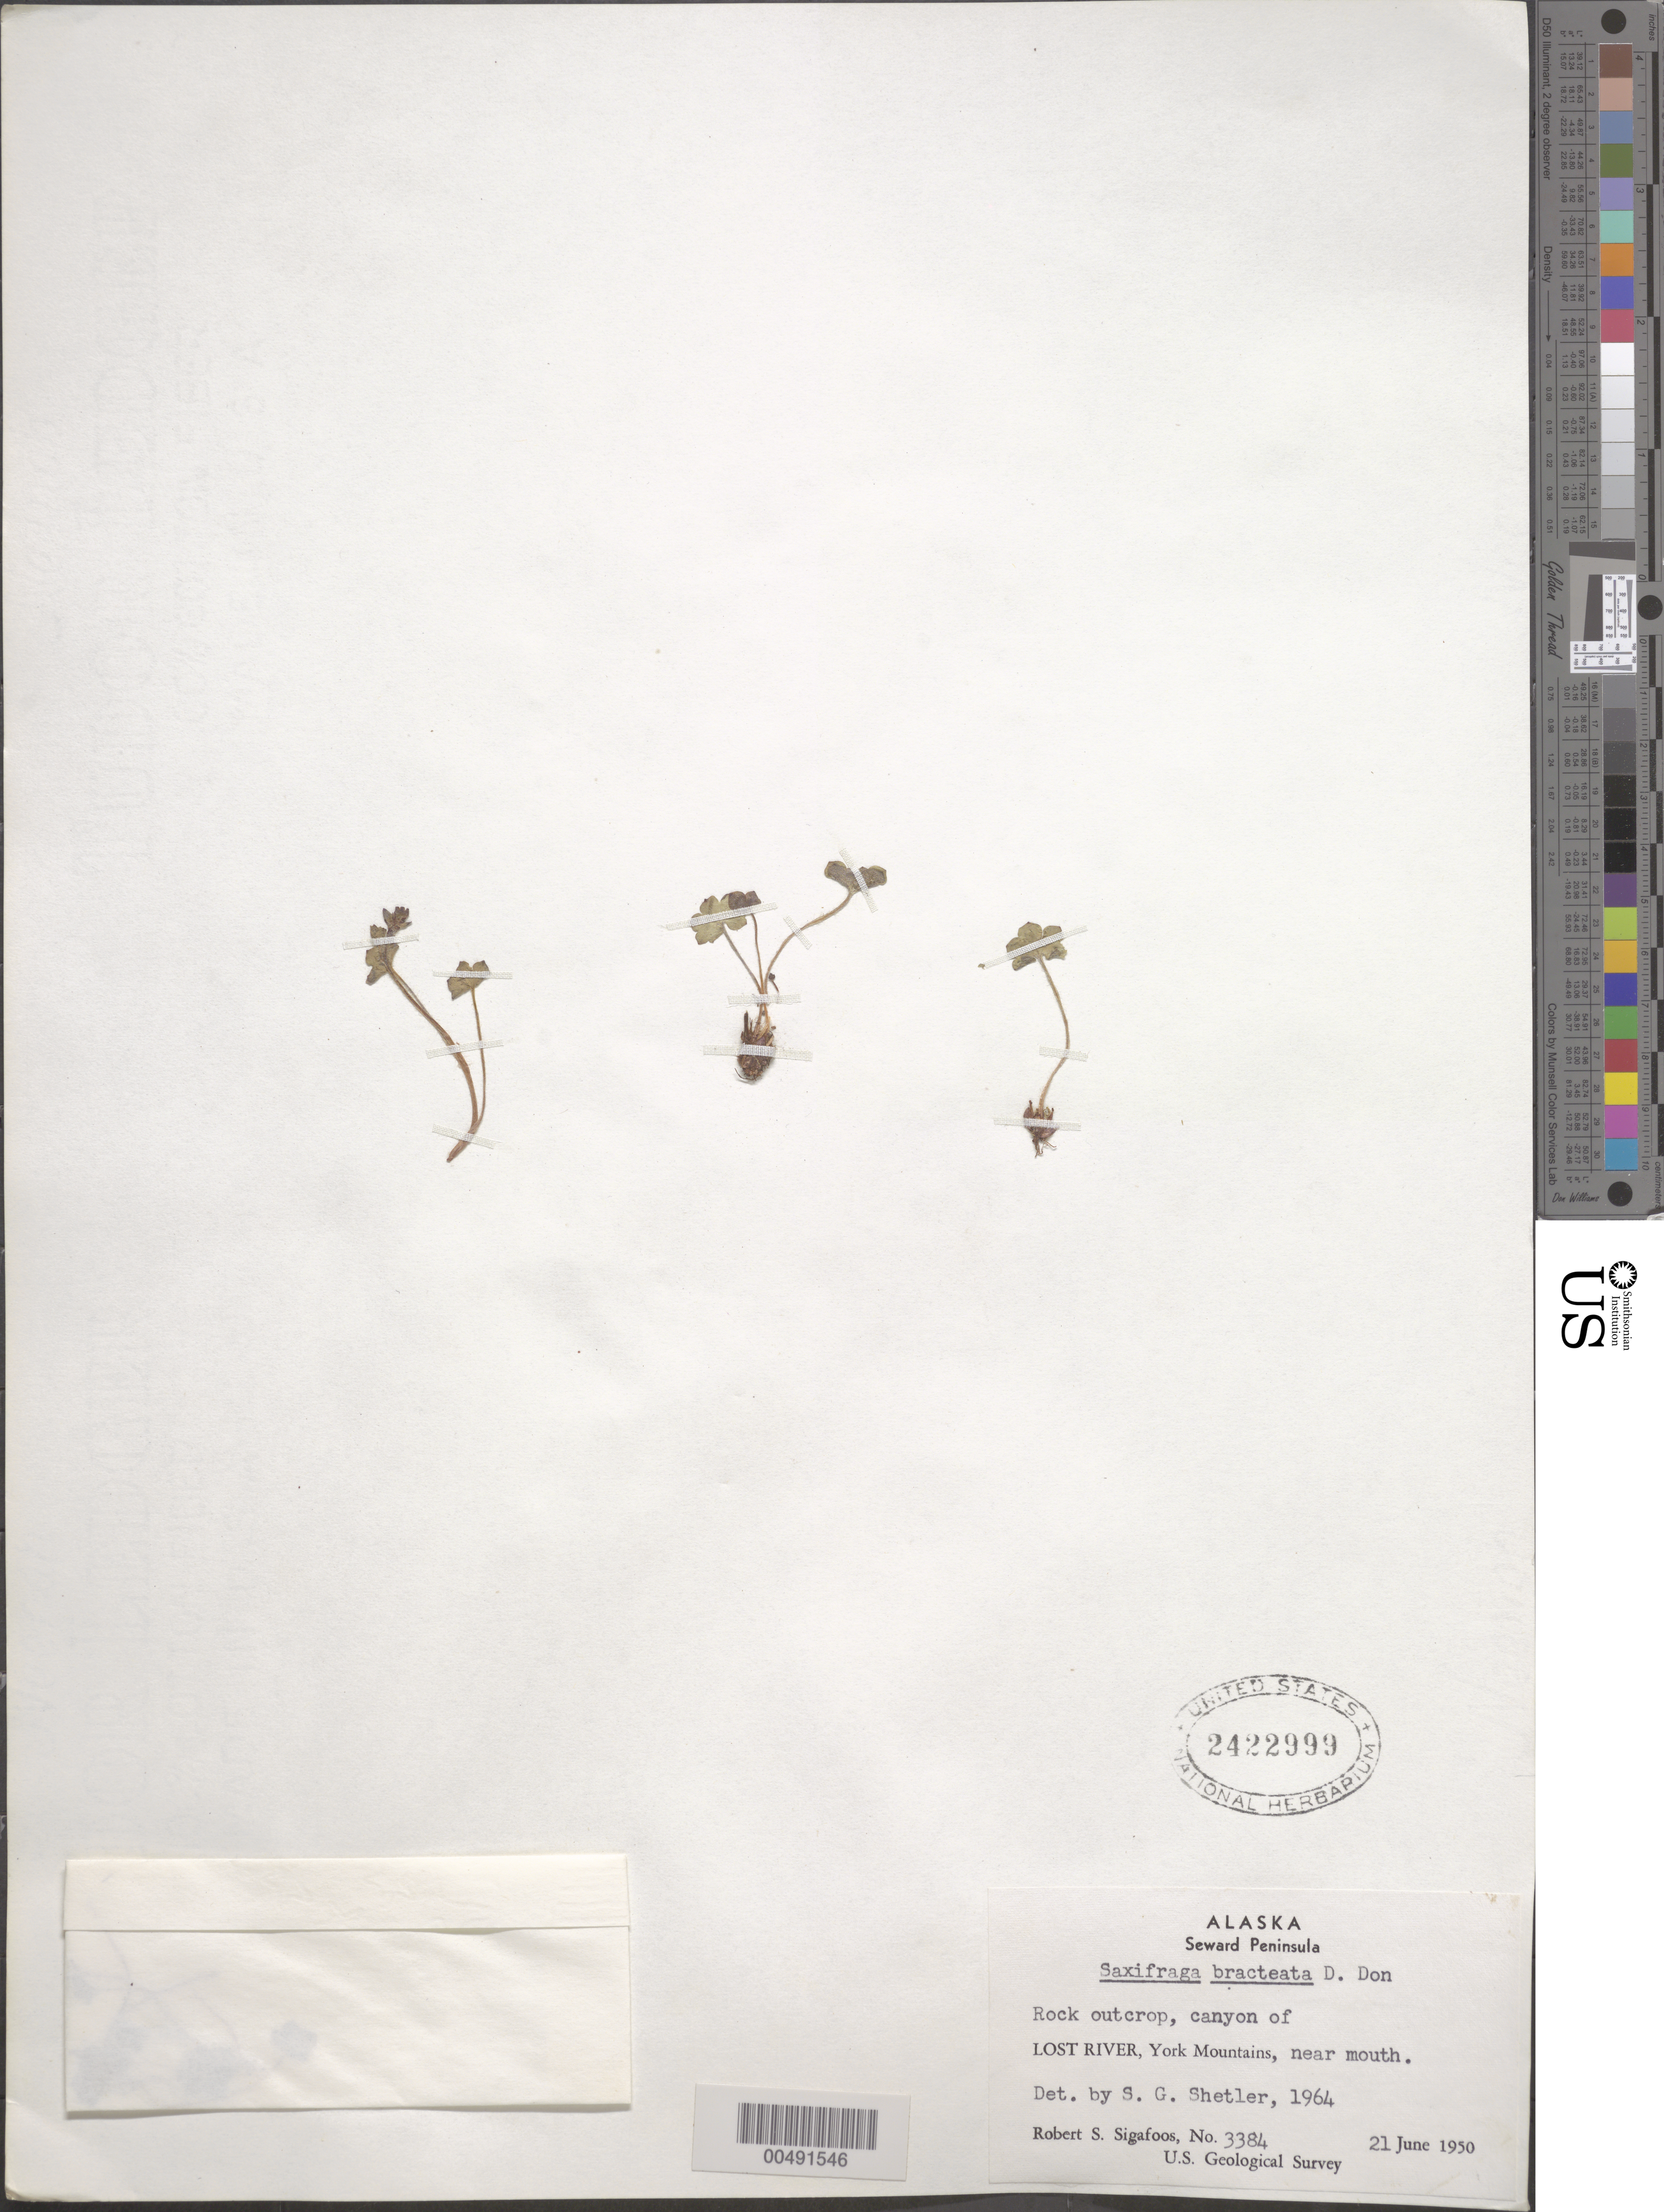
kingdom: Plantae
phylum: Tracheophyta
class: Magnoliopsida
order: Saxifragales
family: Saxifragaceae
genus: Saxifraga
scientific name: Saxifraga bracteata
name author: D. Don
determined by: Shetler, Stanwyn G., (US), NMNH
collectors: R. Sigafoos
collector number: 3384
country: United States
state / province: Alaska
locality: Seward Peninsula, canyon of Lost River, York Mountains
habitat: rock outcrop, near mouth of canyon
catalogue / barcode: US 2422999